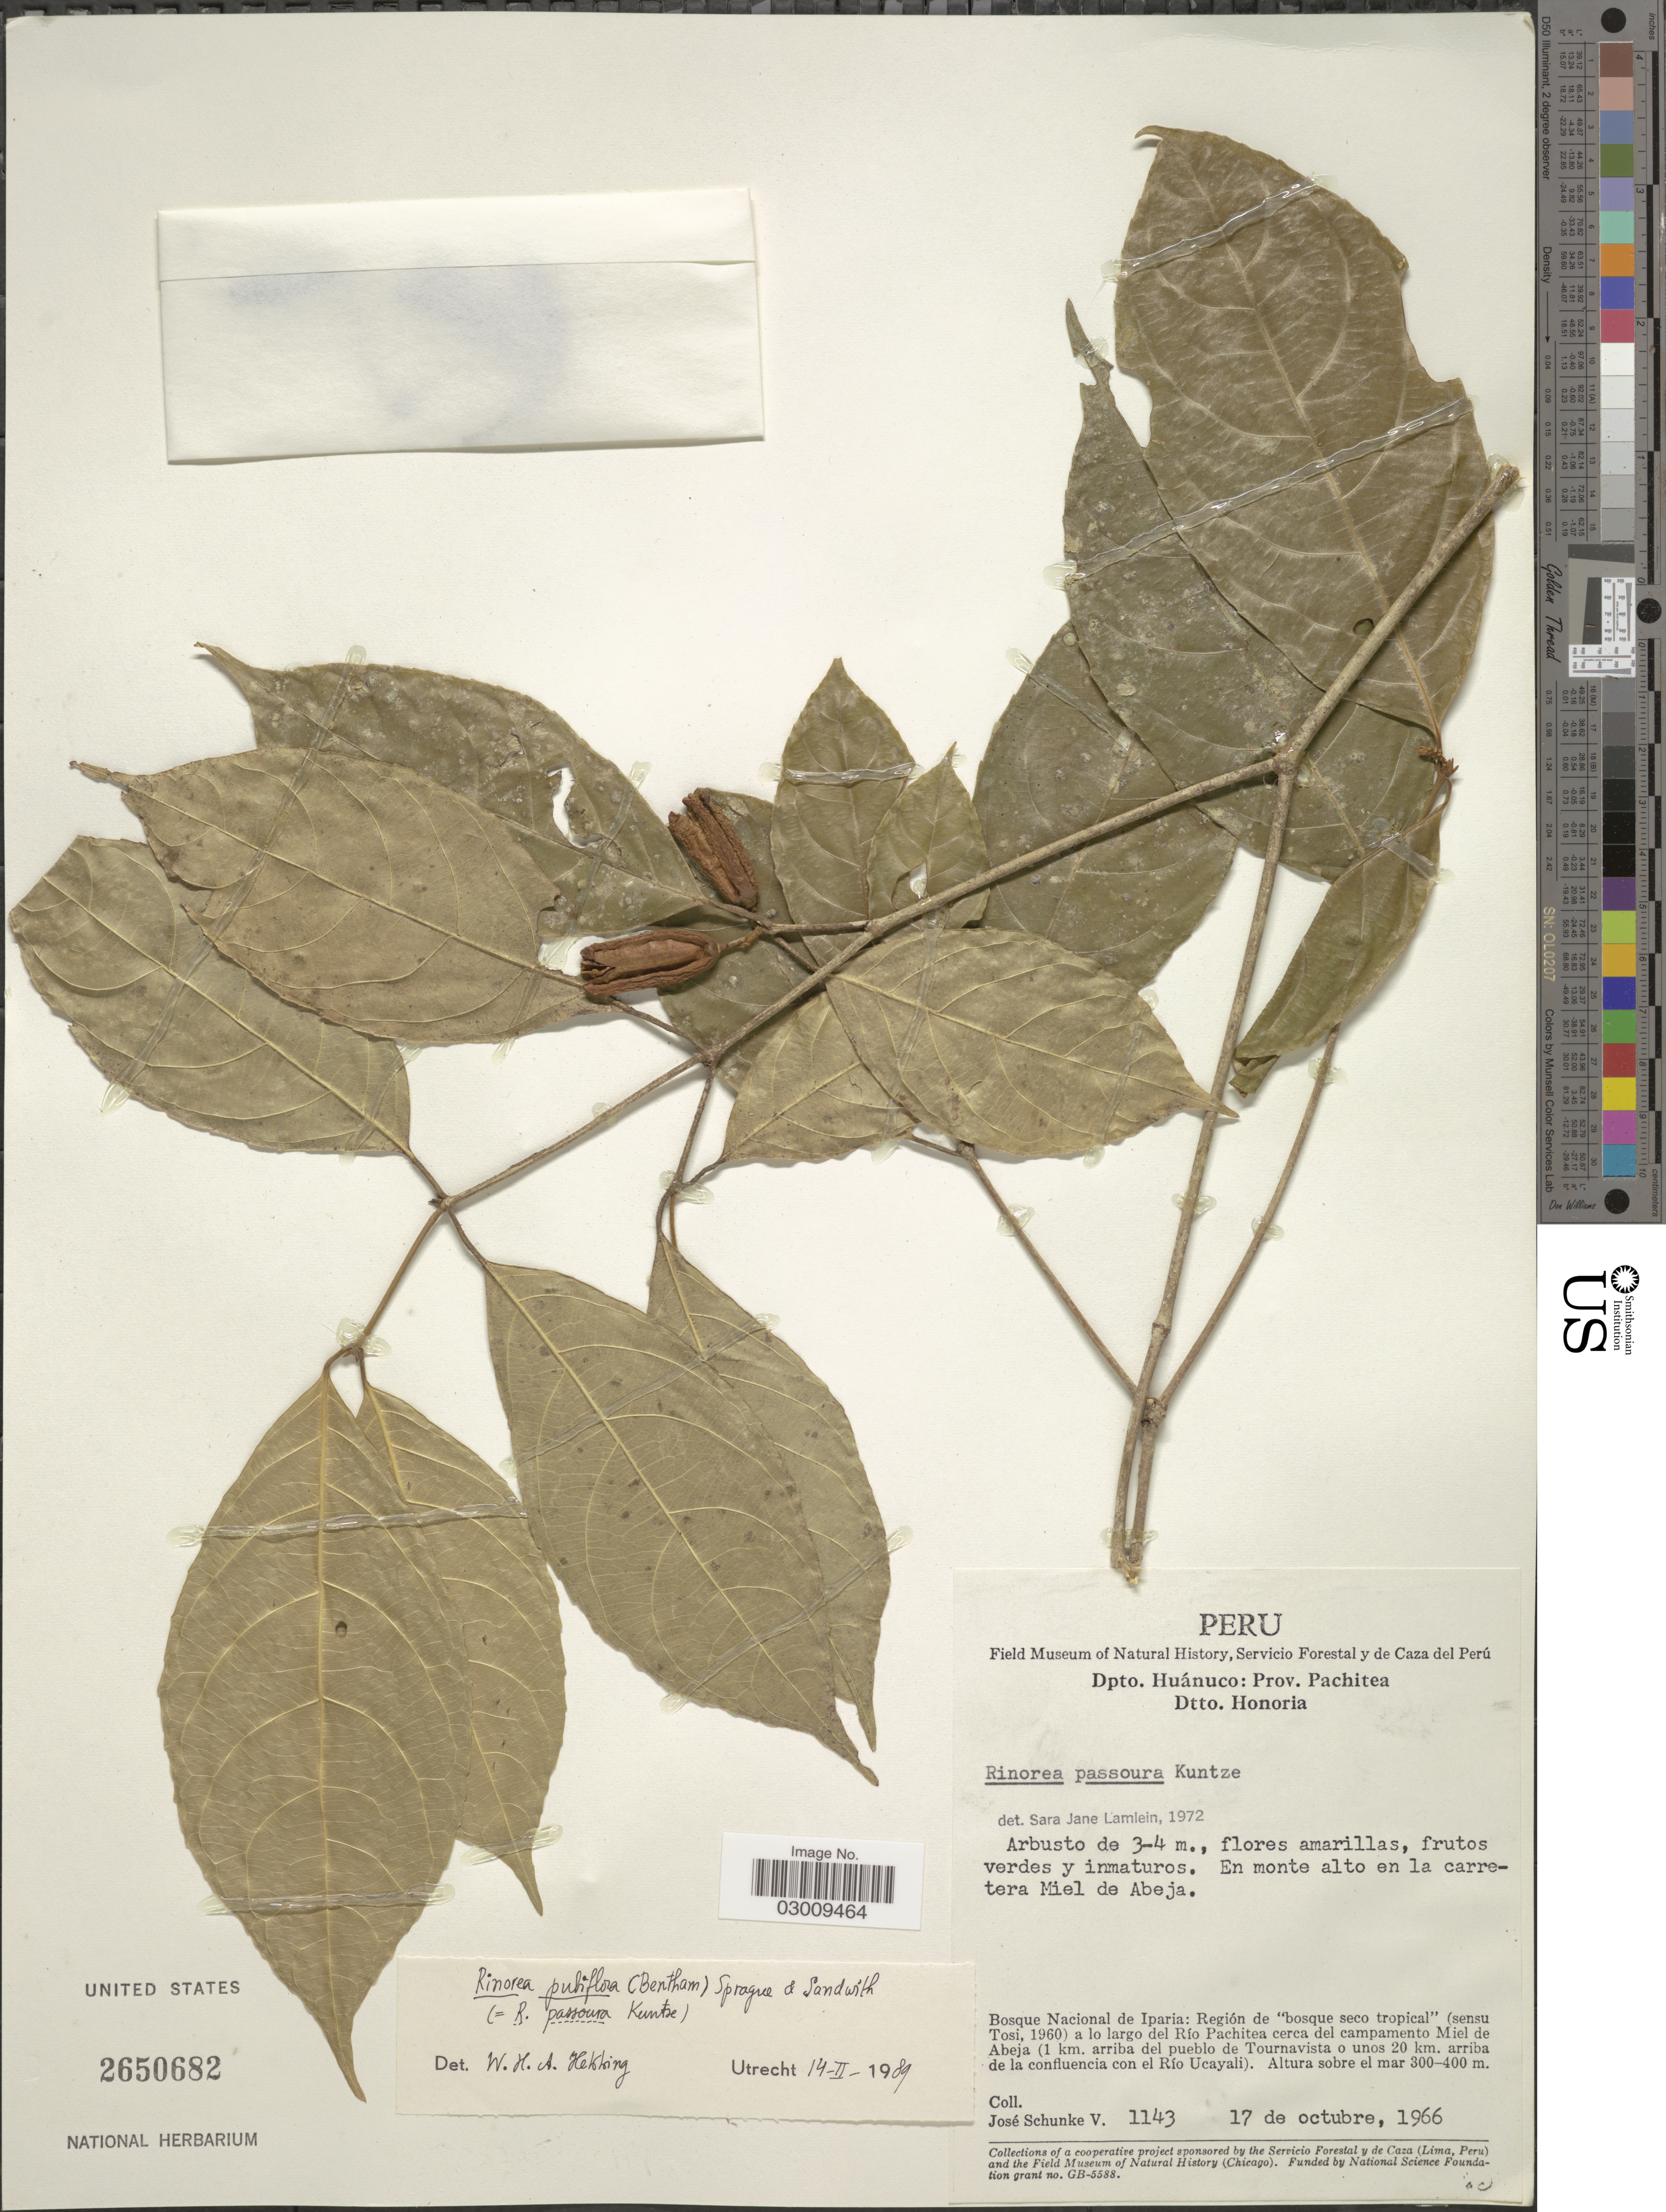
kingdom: Plantae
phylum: Tracheophyta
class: Magnoliopsida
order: Malpighiales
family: Violaceae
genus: Rinorea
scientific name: Rinorea pubiflora var. pubiflora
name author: (Benth.) Sprague & Sandwith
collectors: J. Schunke Vigo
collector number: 1143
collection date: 1966-10-17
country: Peru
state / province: Huánuco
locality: Dpto. Huánuco: Prov. Pachitea. Dtto. Honoria. En monte alto en la carretera Miel de Abeja. Bosque Nacional de Iparia: Región de "bosque seco tropical" (sensu Tosi, 1960) a lo largo del Río Pachitea cerca del campamento Miel de Abeja (1 km. arriba del pueblo de Tournavista o unos 20 km. arriba de la confluencia con el Río Ucayali).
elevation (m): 300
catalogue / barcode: US 2650682